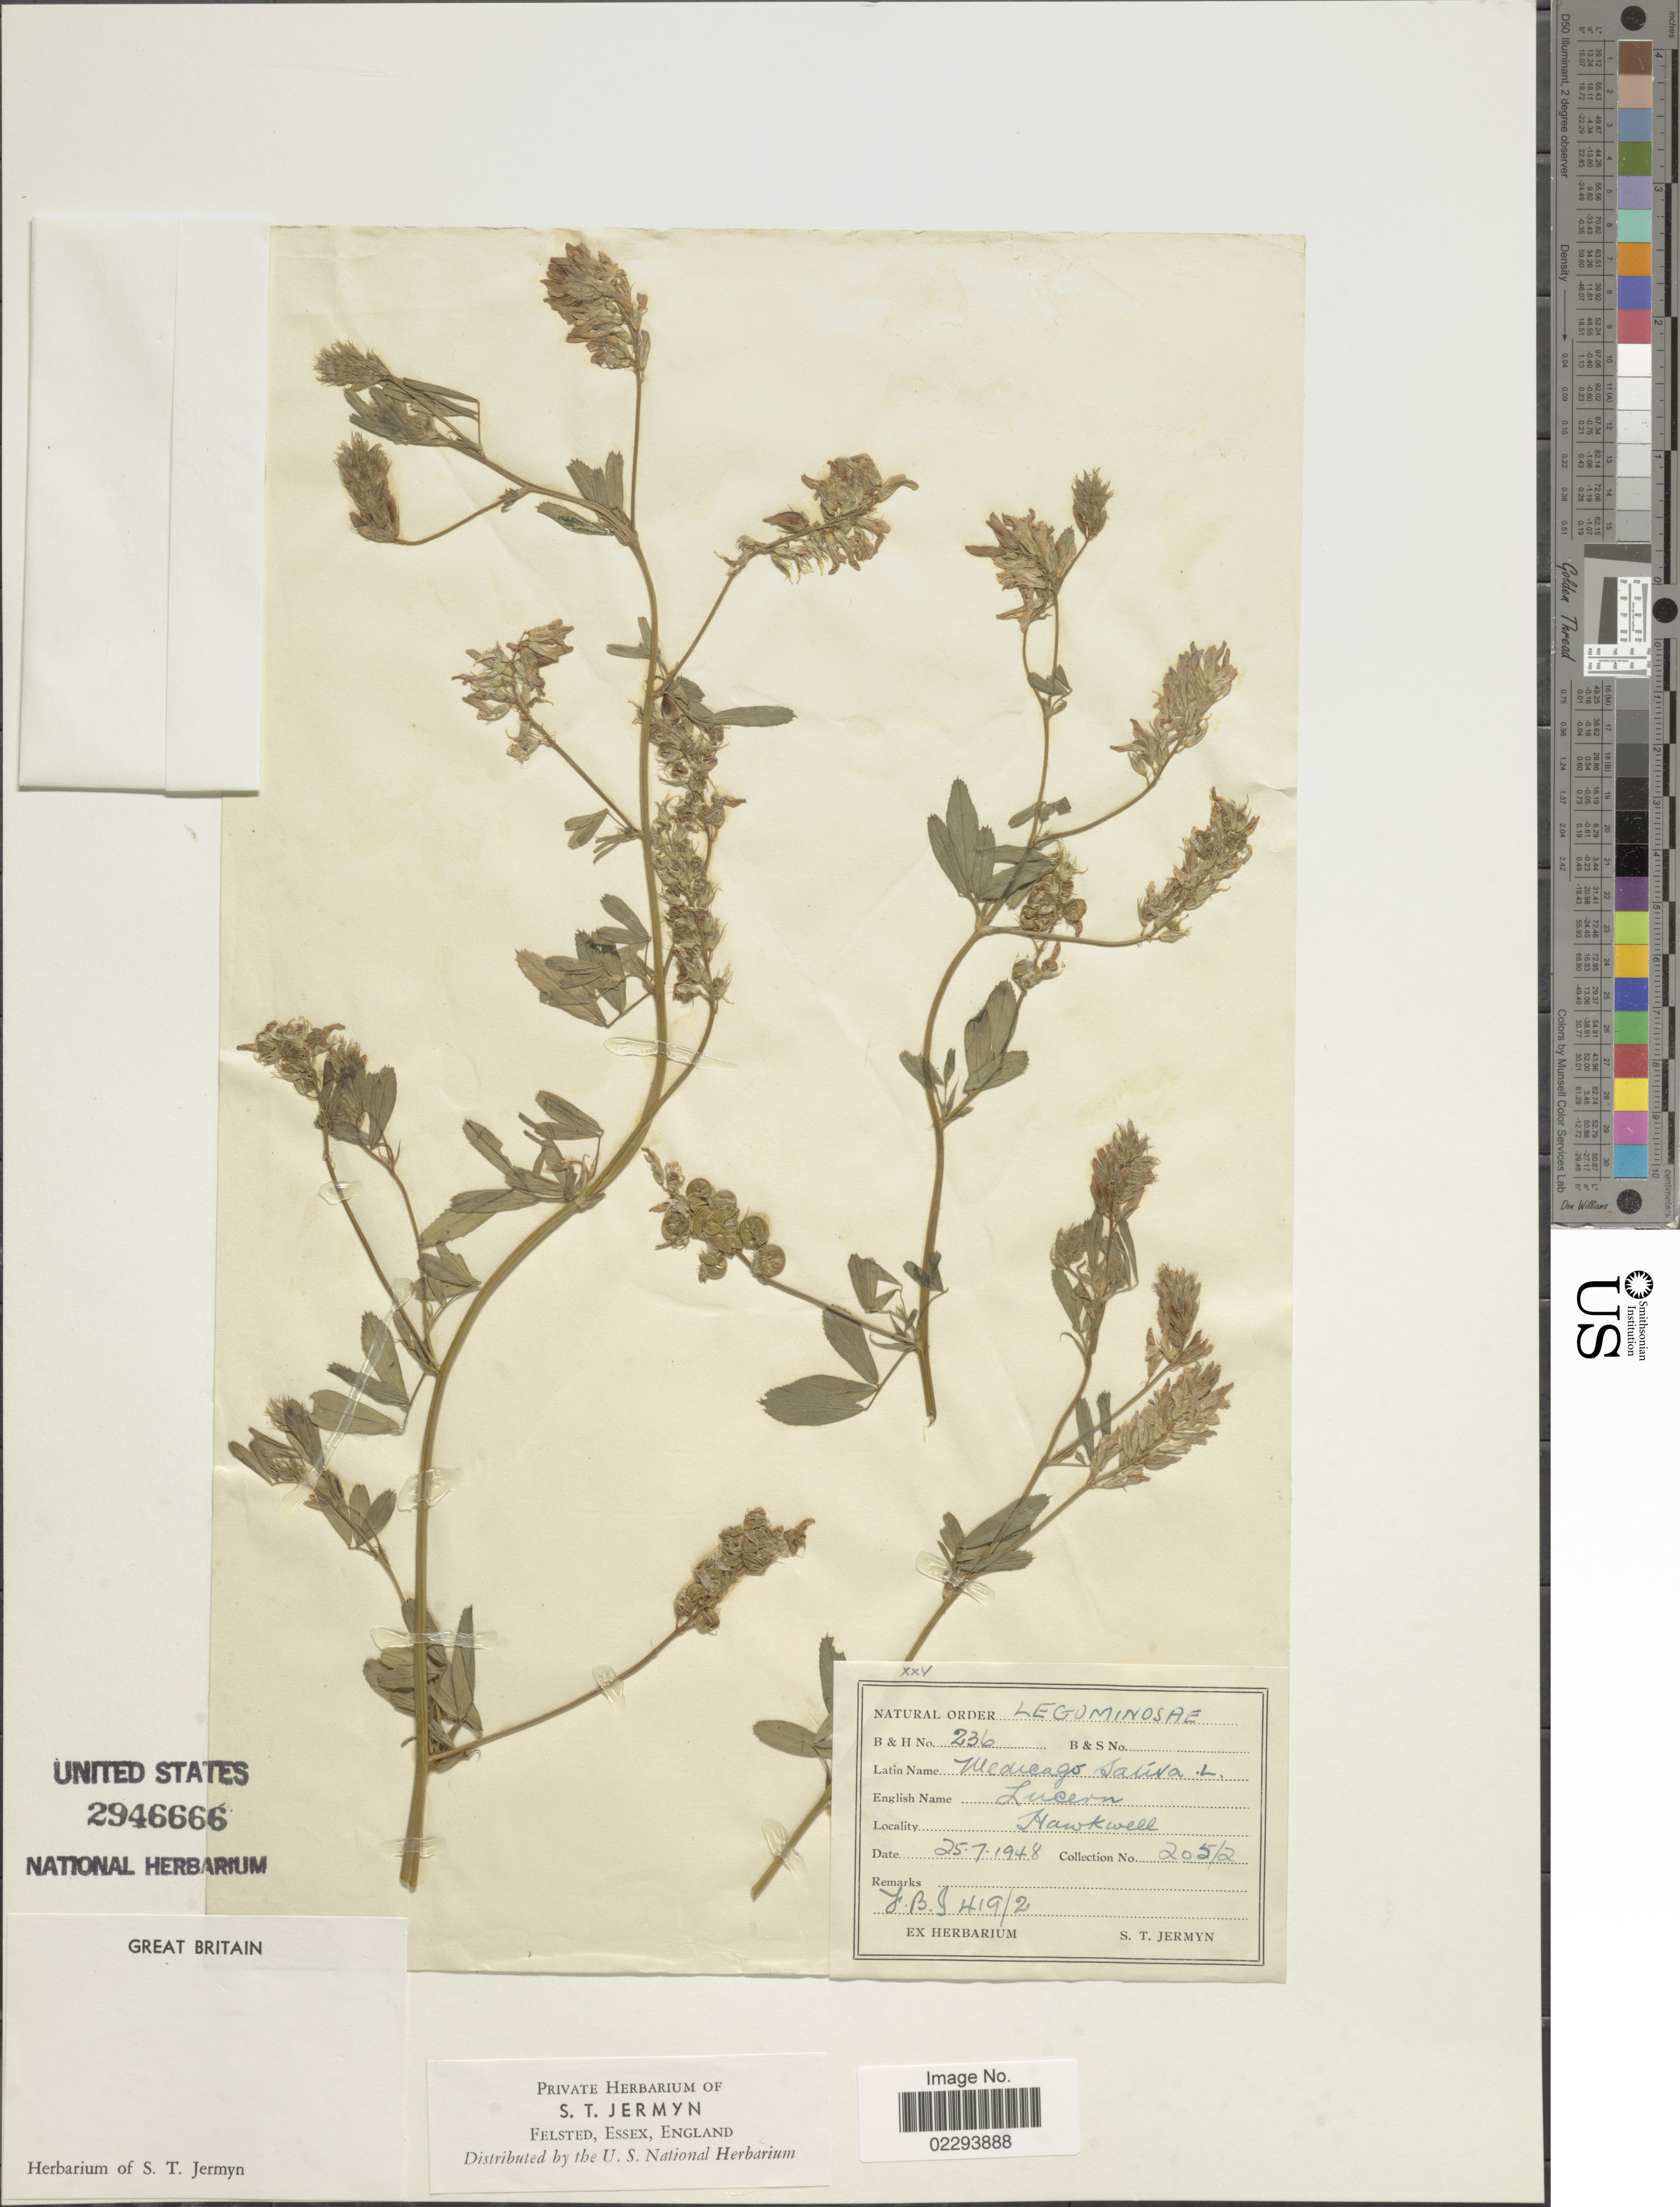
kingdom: Plantae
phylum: Tracheophyta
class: Magnoliopsida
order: Fabales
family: Fabaceae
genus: Medicago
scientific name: Medicago sativa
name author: L.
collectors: S. Jermyn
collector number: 236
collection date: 1948-07-25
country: United Kingdom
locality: Great Britain, Hawkwell.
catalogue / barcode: US 2946666